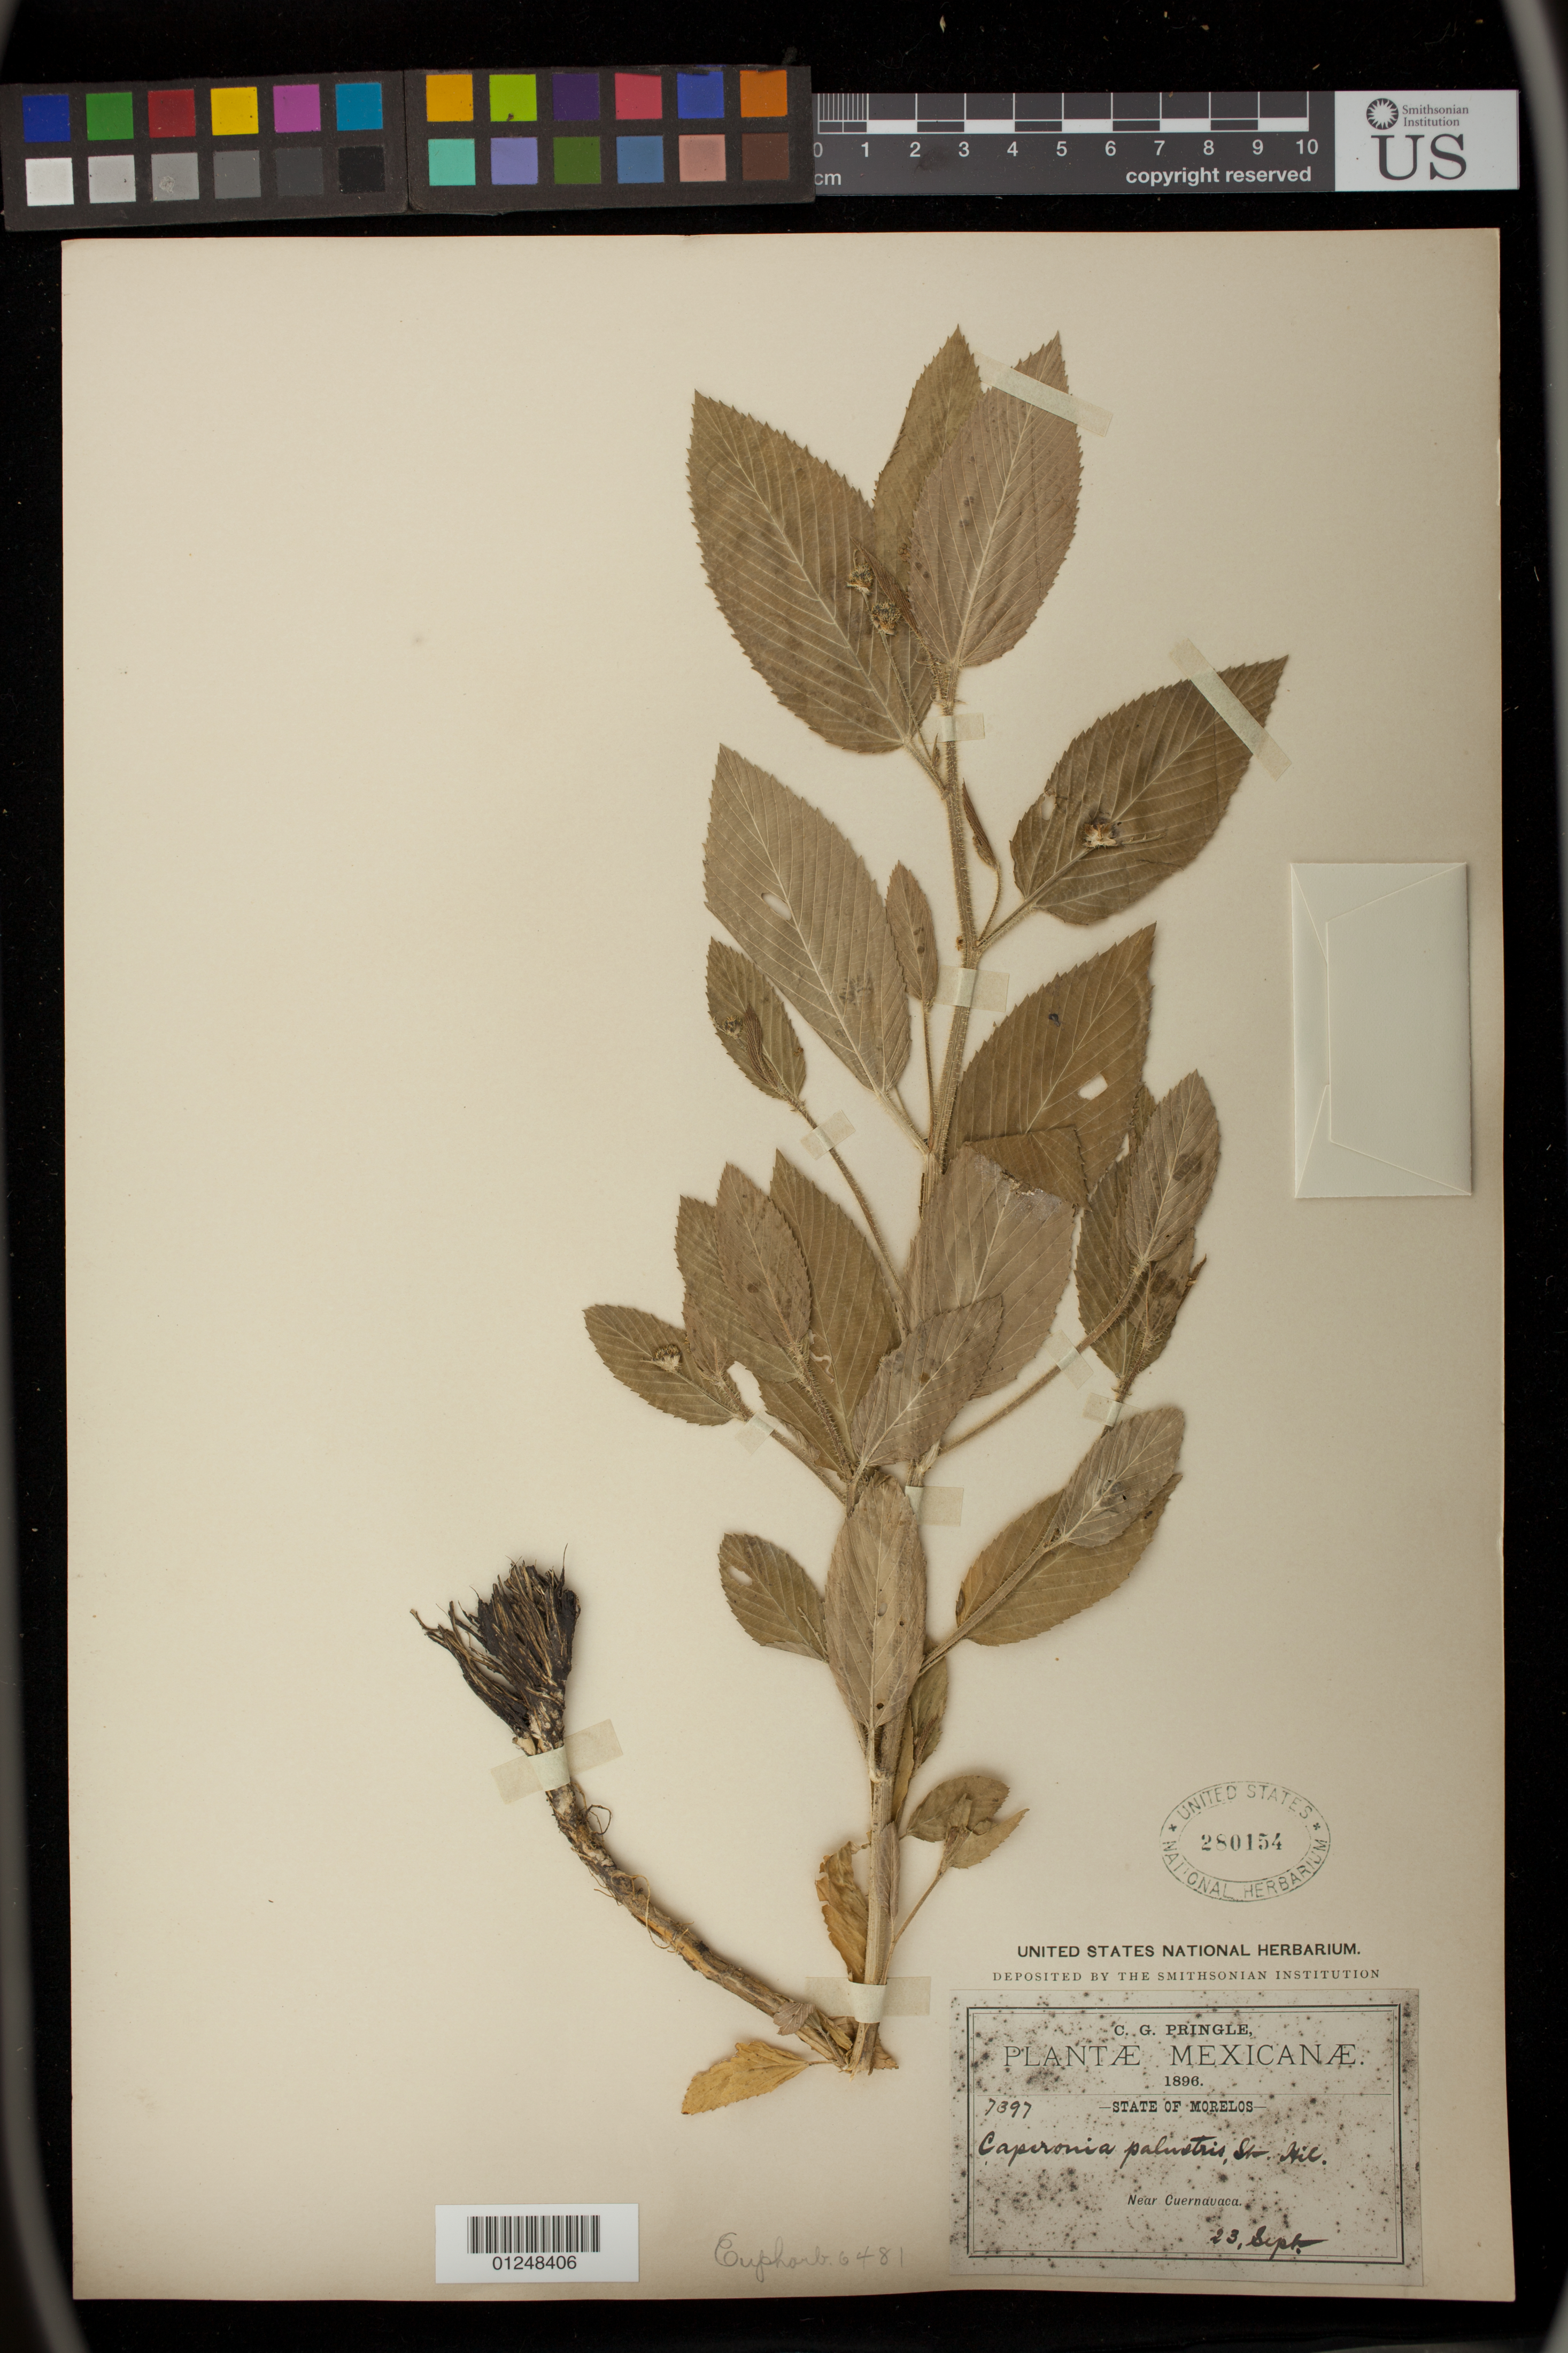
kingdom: Plantae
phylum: Tracheophyta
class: Magnoliopsida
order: Malpighiales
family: Euphorbiaceae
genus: Caperonia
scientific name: Caperonia palustris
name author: (L.) A. St.-Hil.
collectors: C. G. Pringle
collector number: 7397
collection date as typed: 23 Sep 1896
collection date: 1896-09-23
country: Mexico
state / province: Morelos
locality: Near Cuernavaca.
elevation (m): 1585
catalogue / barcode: US 280154